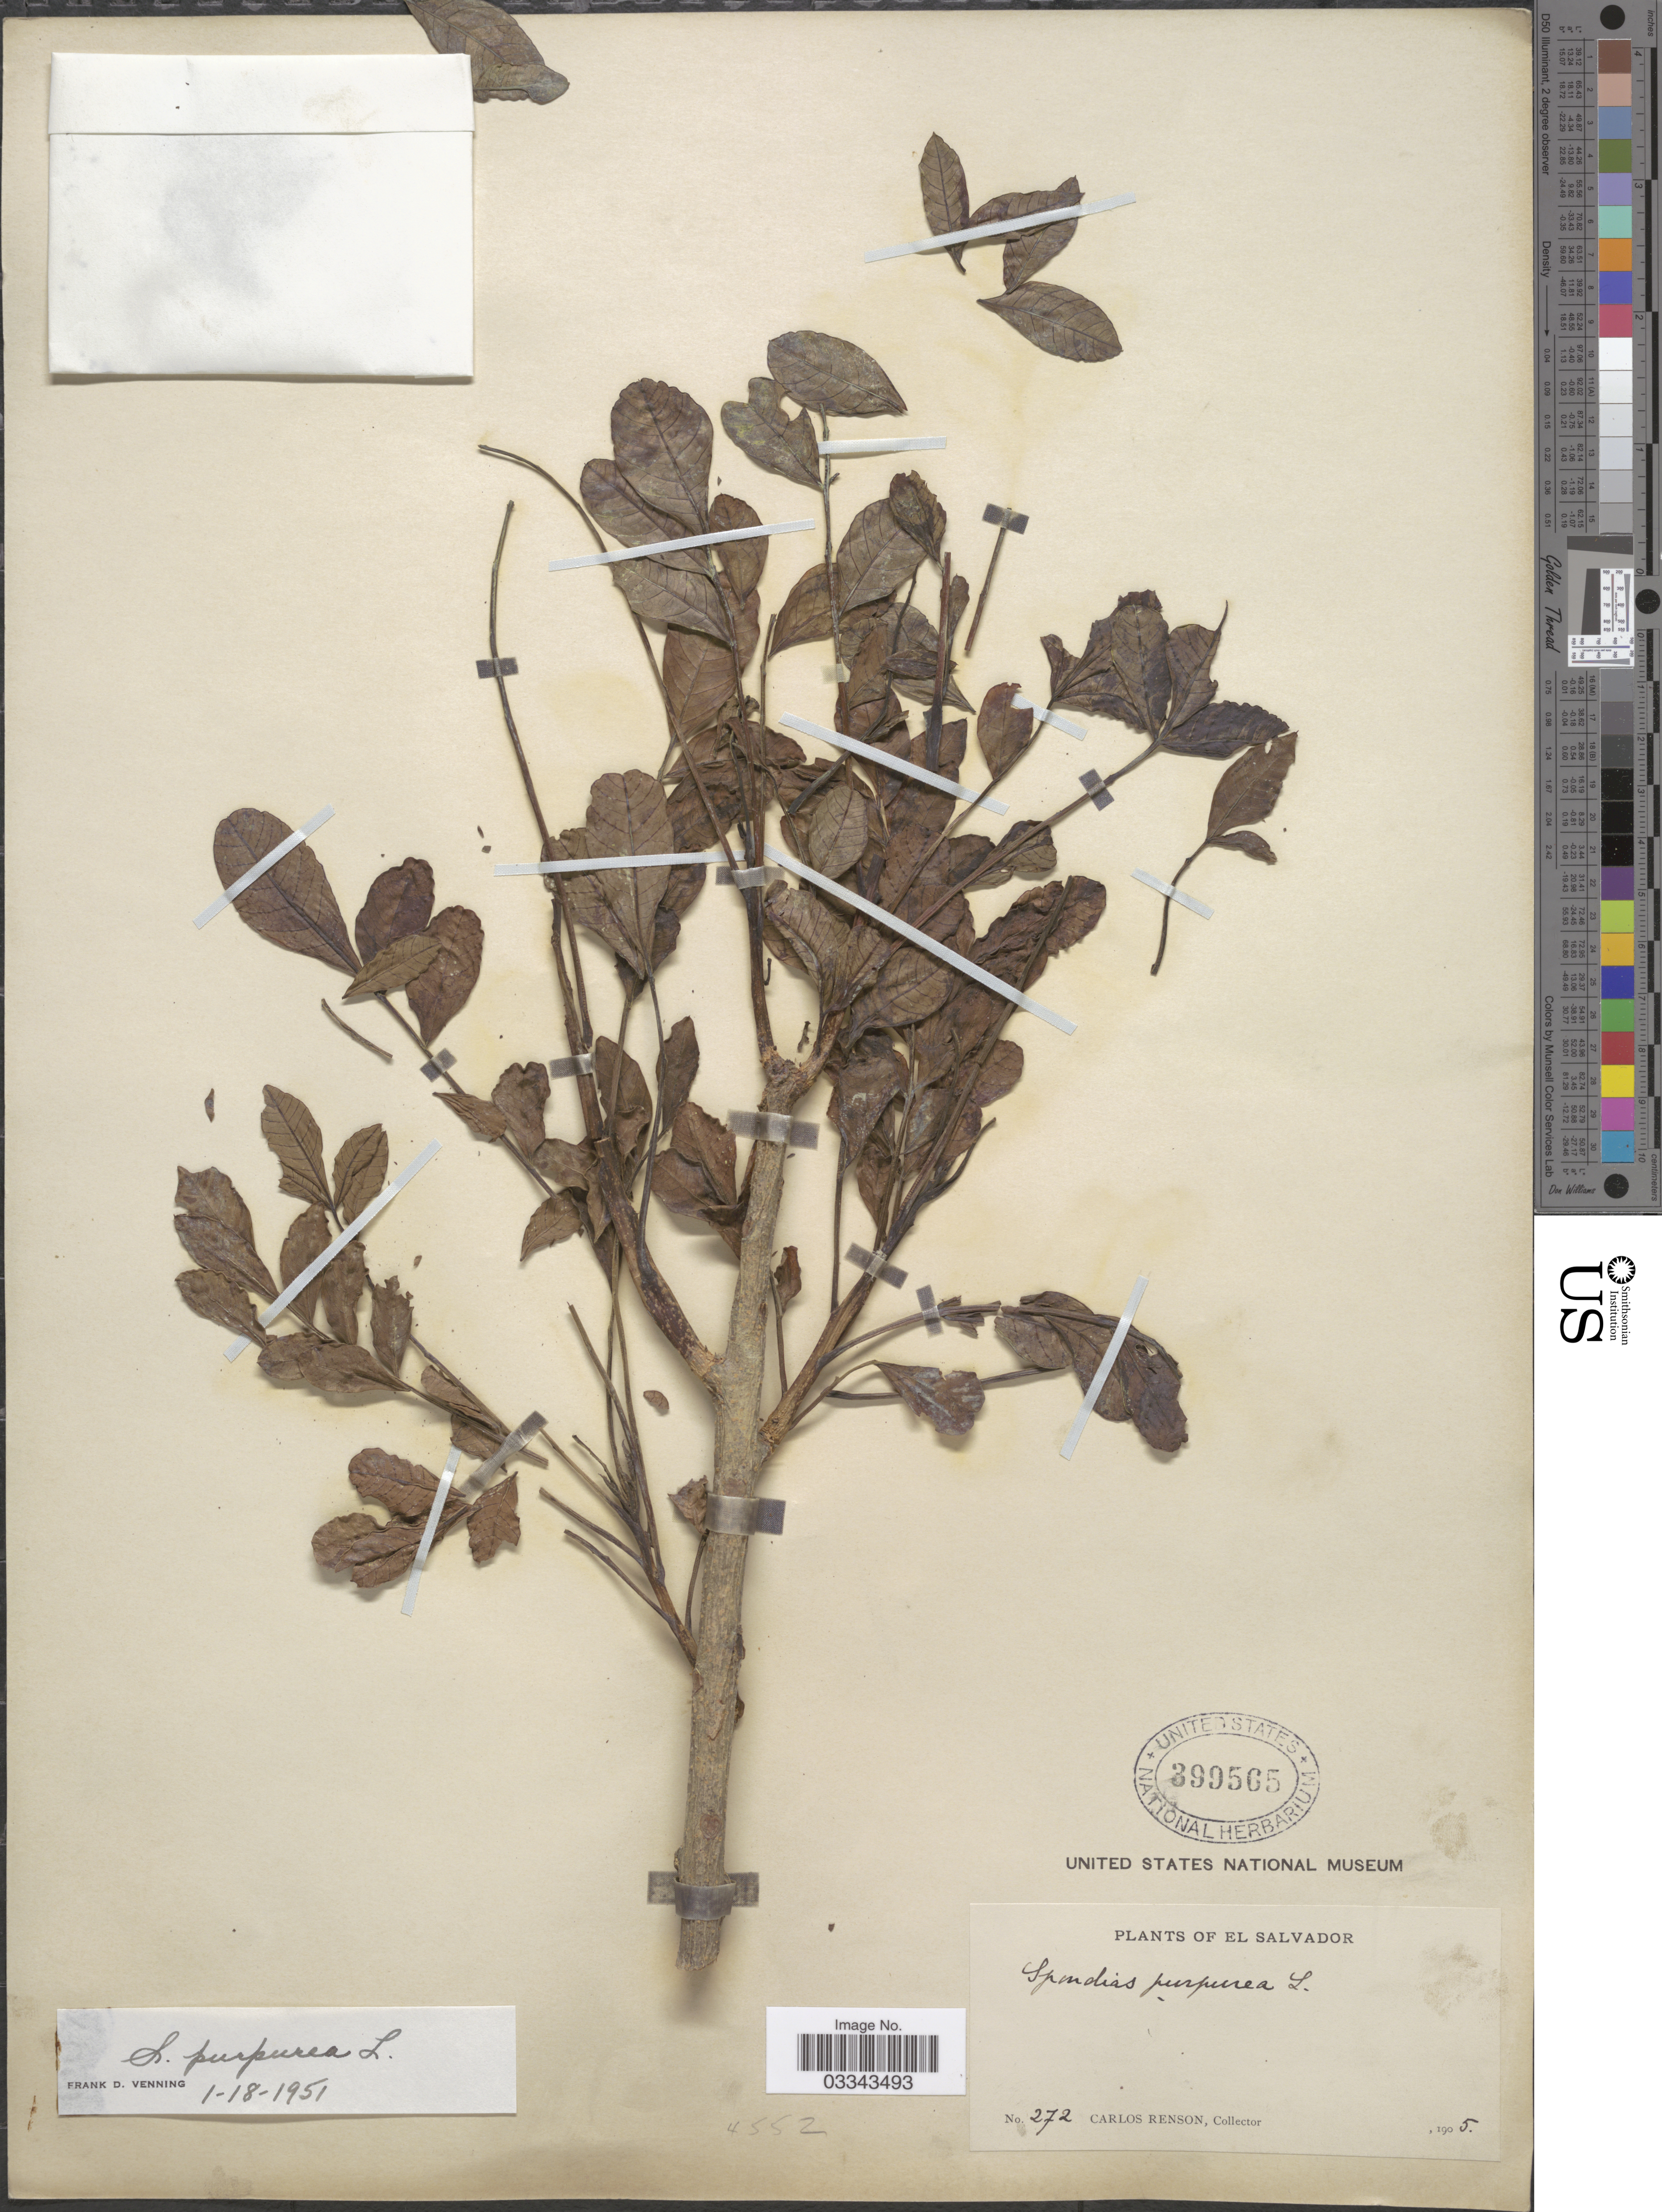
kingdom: Plantae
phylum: Tracheophyta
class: Magnoliopsida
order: Sapindales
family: Anacardiaceae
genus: Spondias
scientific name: Spondias purpurea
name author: L.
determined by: Mitchell, John D.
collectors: C. Renson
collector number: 272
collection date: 1905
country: El Salvador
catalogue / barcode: US 399565